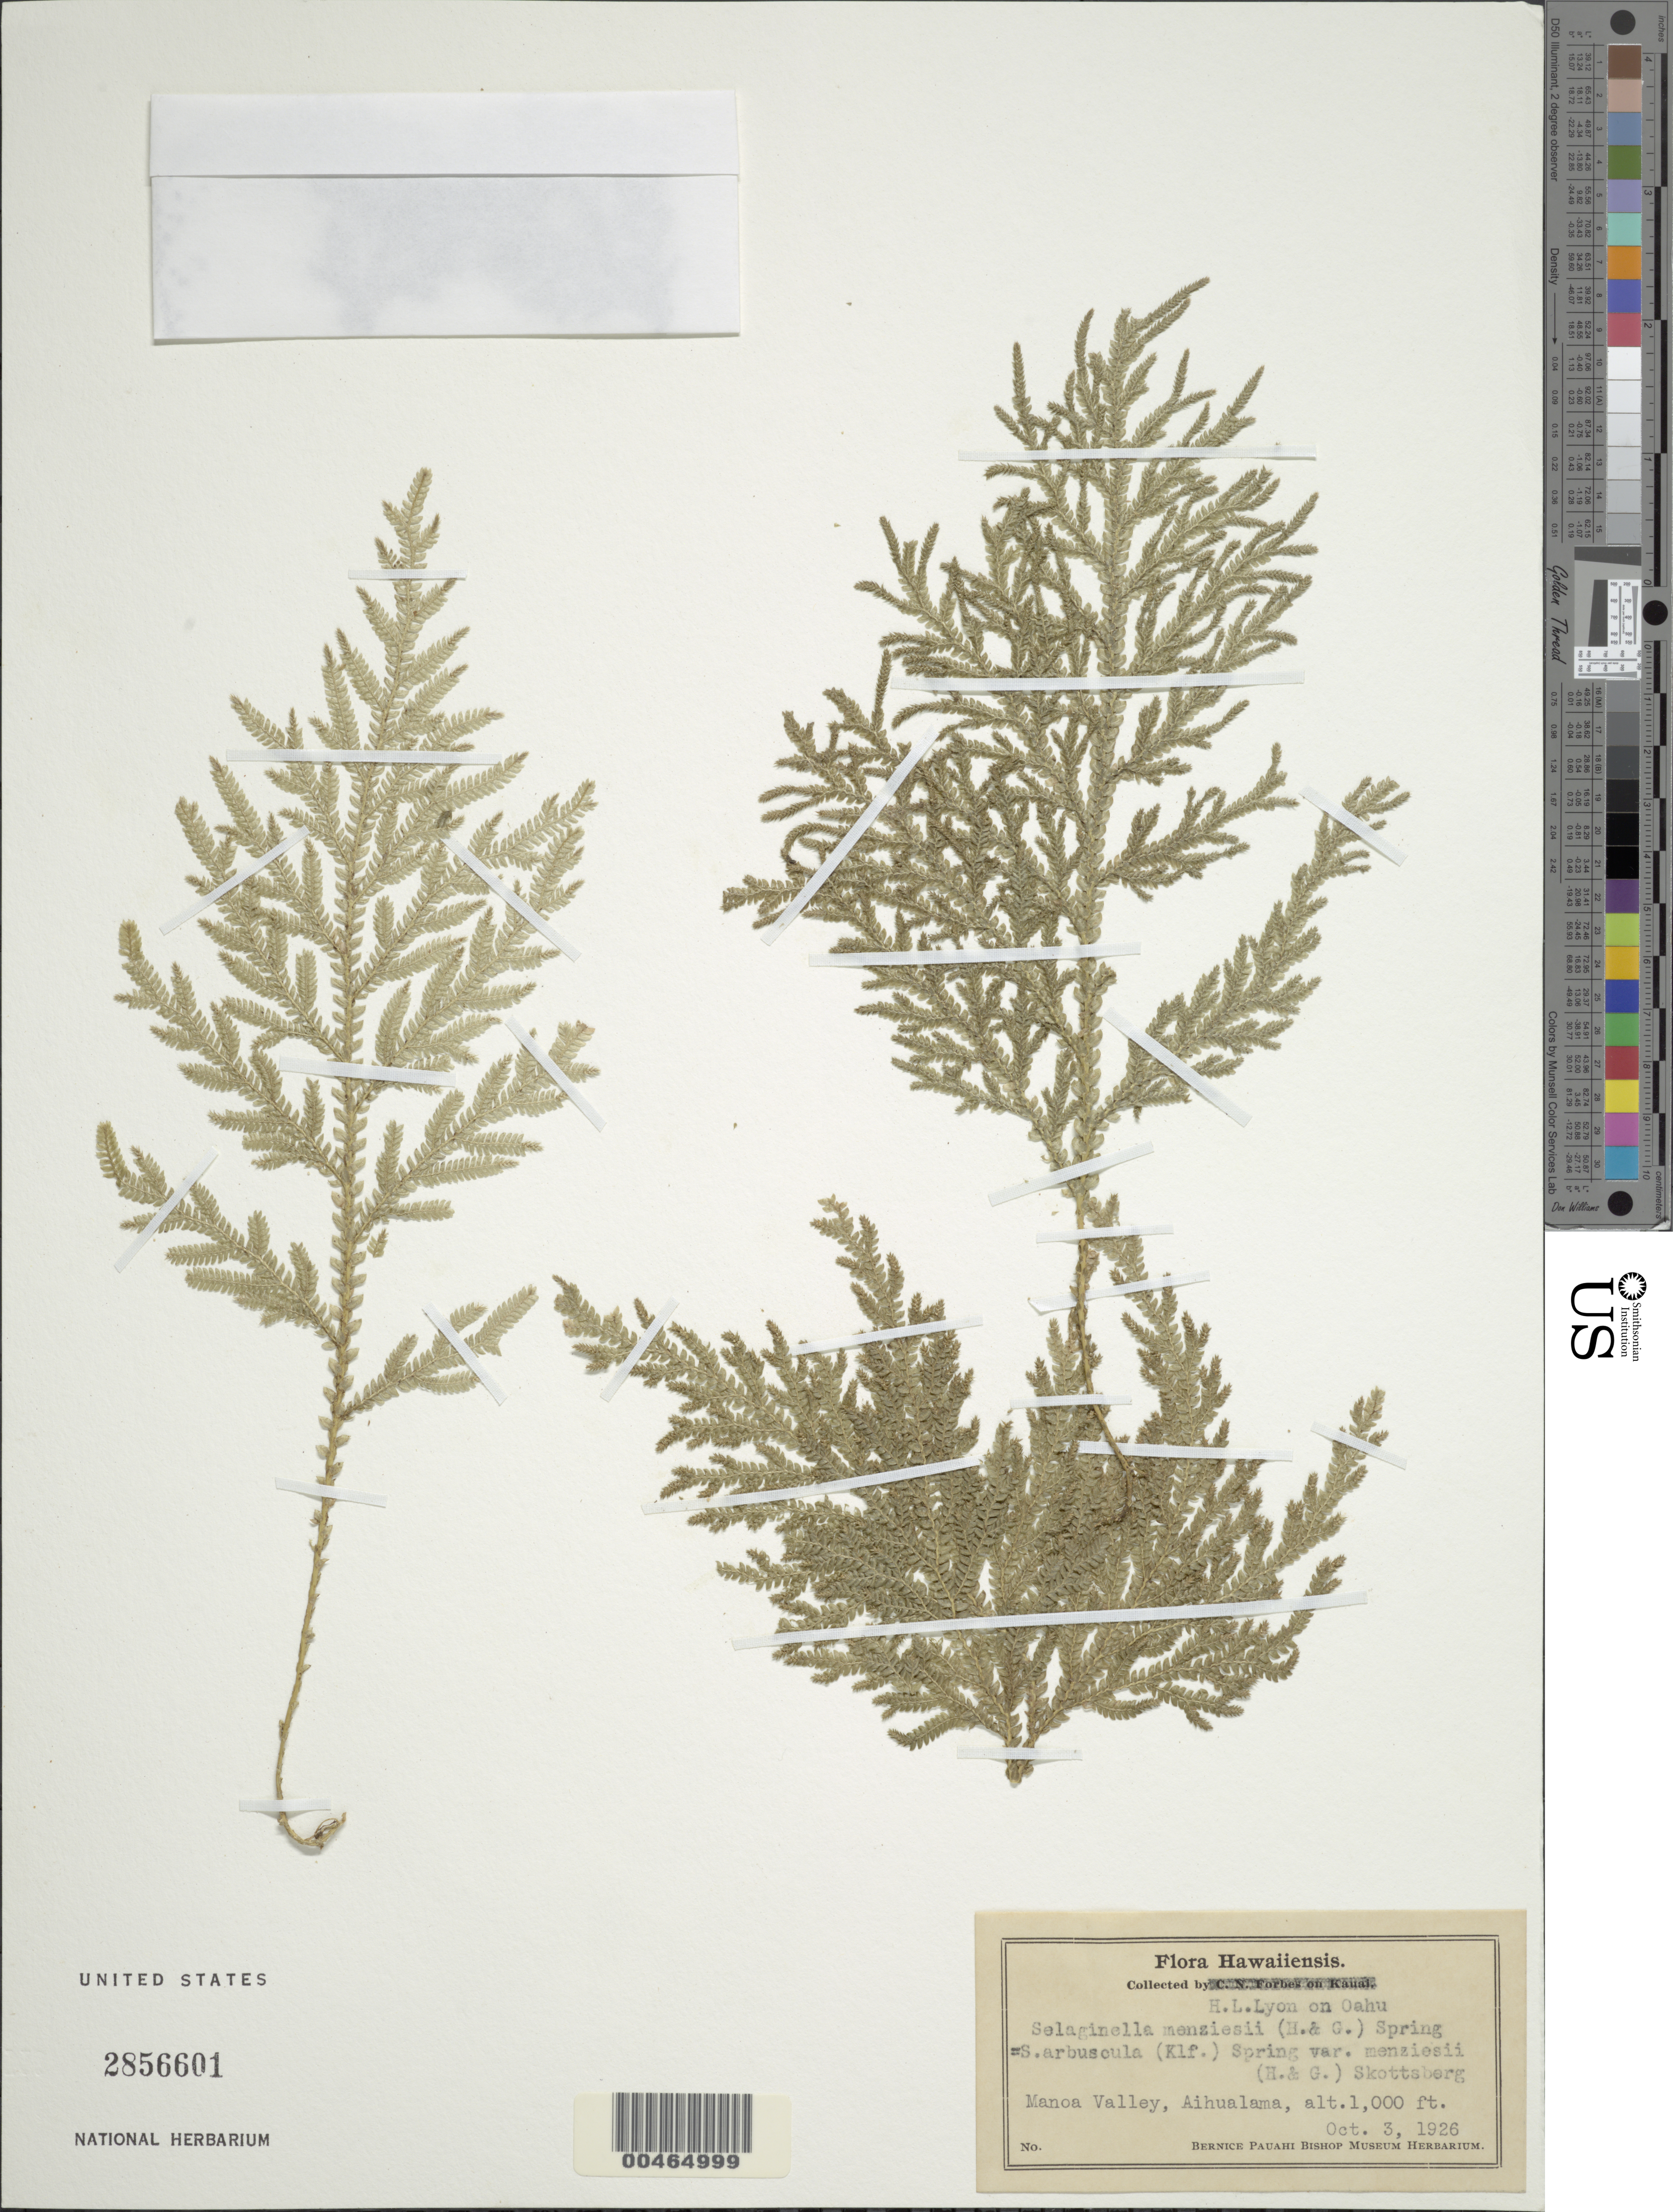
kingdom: Plantae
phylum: Tracheophyta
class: Lycopodiopsida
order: Selaginellales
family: Selaginellaceae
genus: Selaginella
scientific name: Selaginella arbuscula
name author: (Kualf.) Spring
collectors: H. Lyon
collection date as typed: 3 Oct 1926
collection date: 1926-10-03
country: United States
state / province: Hawaii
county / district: Honolulu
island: Oahu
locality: Manoa Valley, Aihualama, Oahu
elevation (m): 305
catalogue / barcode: US 2856601